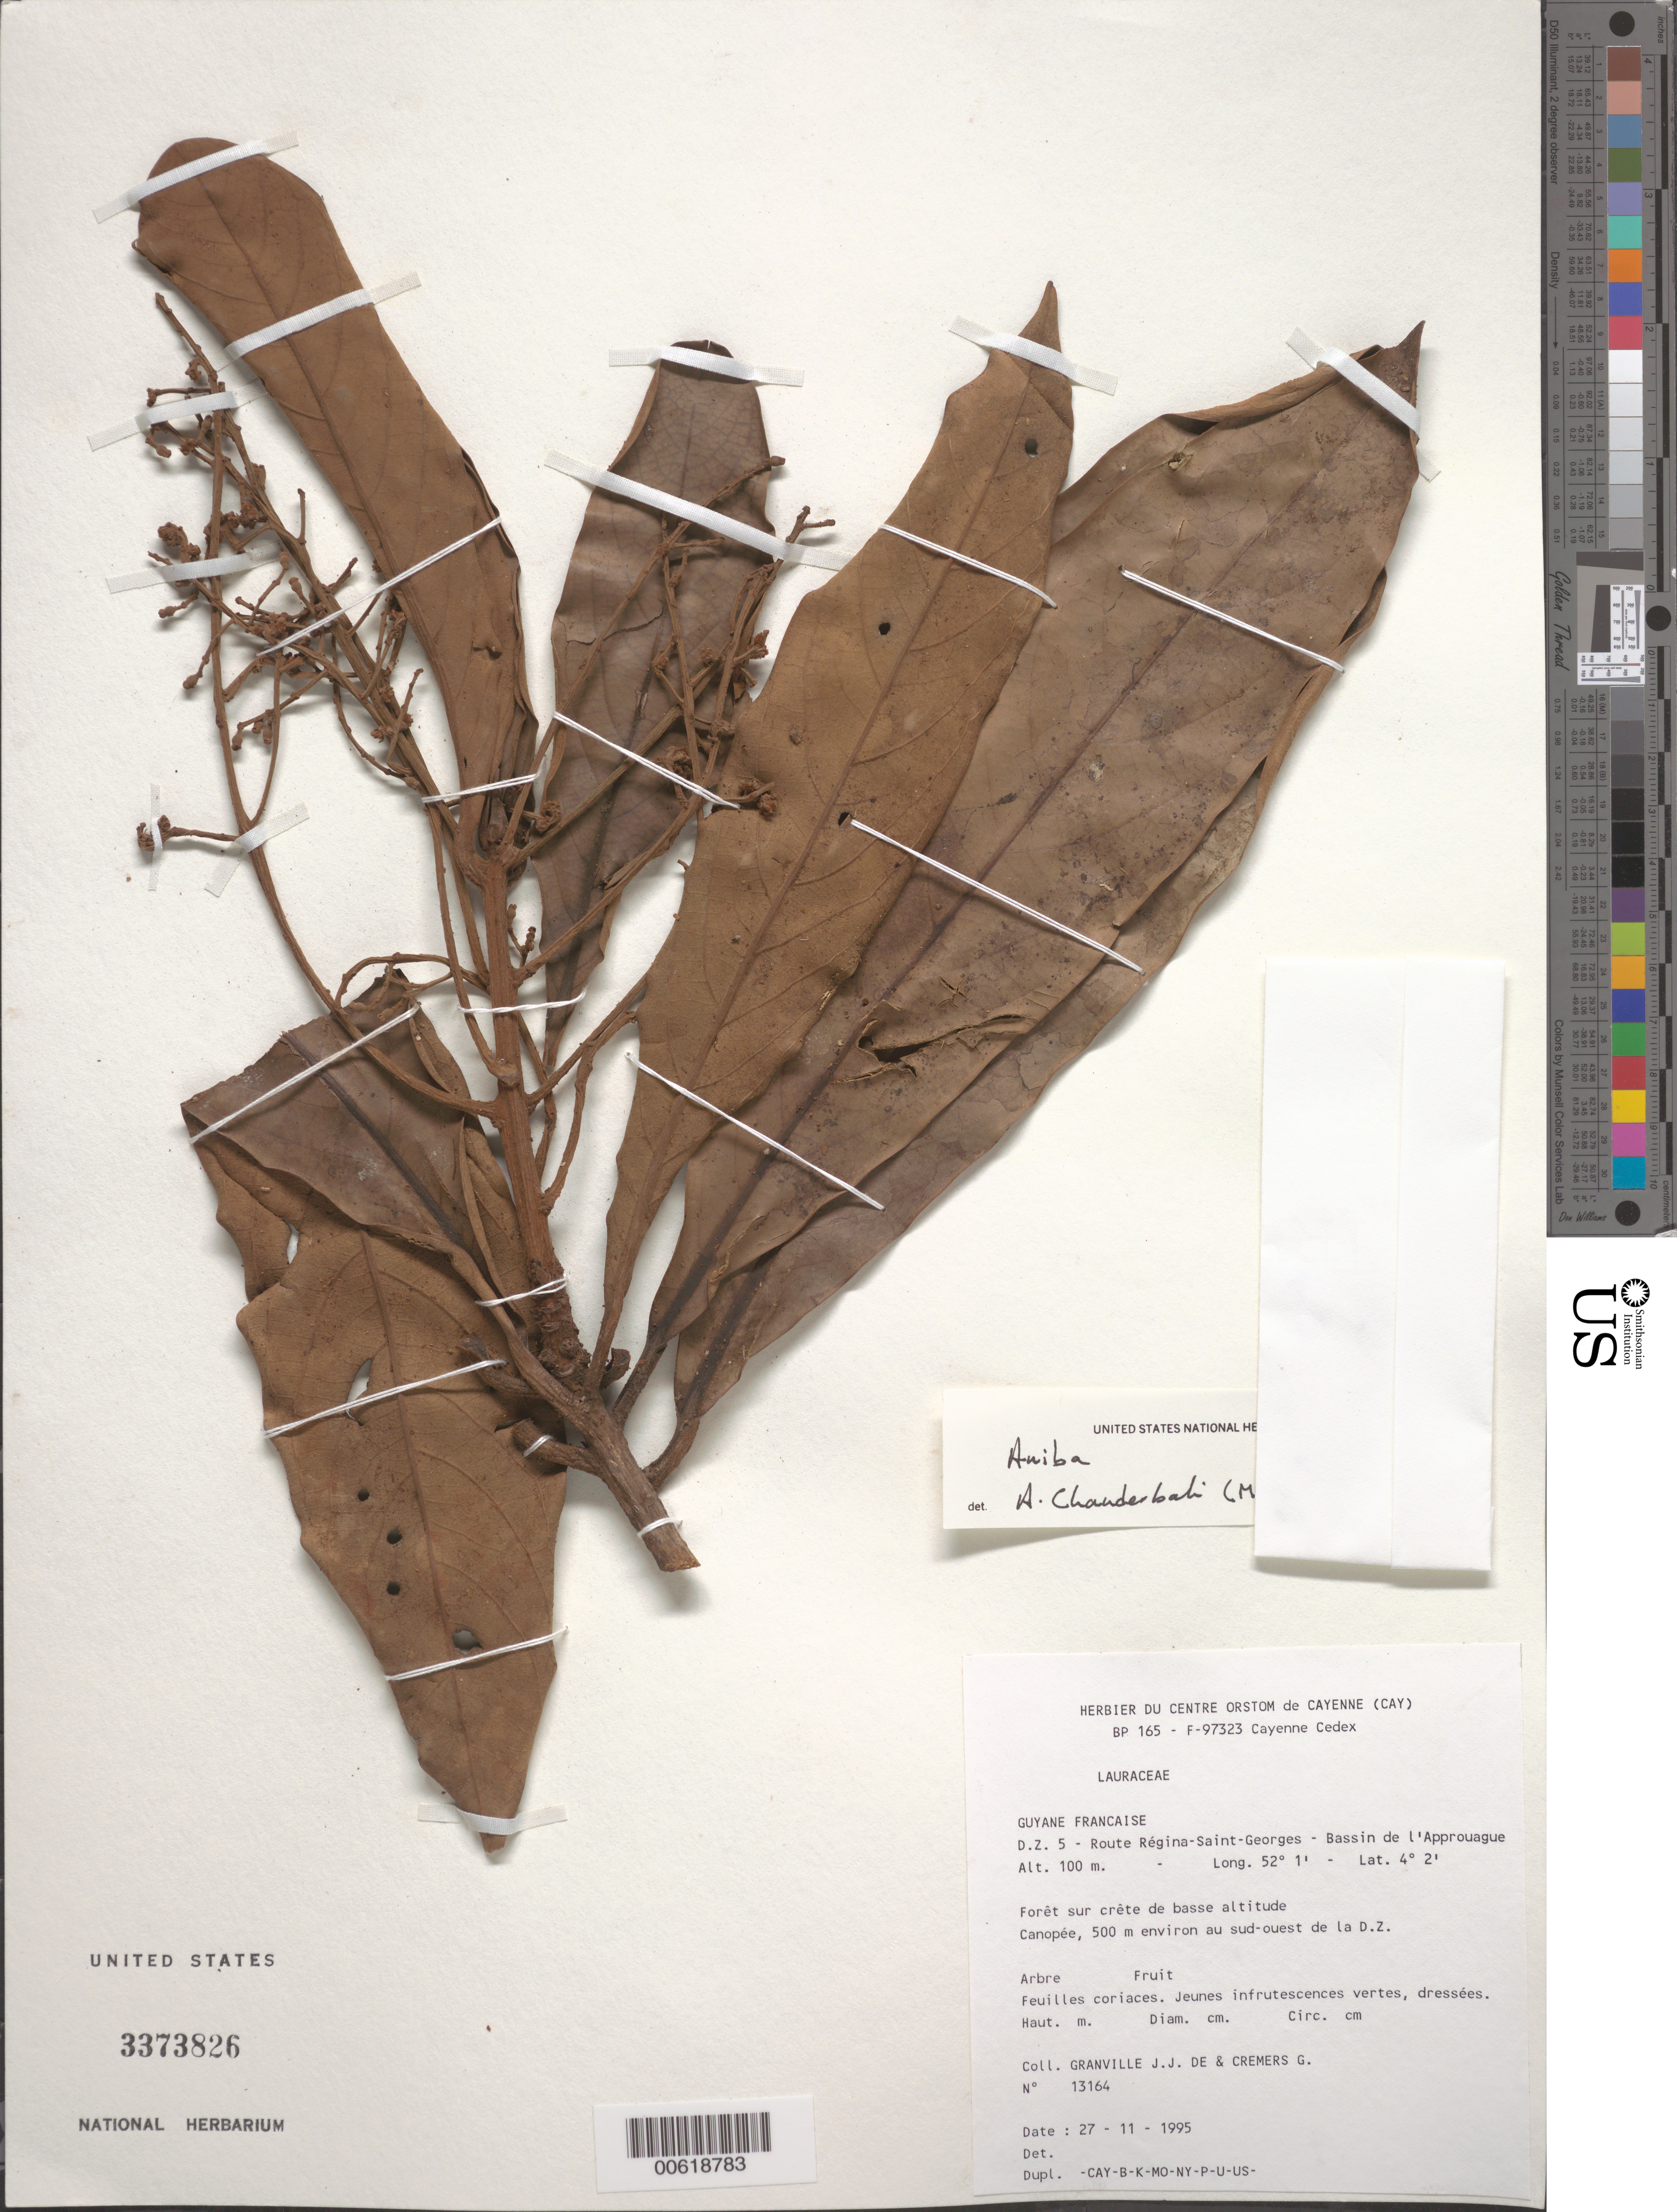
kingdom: Plantae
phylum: Tracheophyta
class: Magnoliopsida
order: Laurales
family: Lauraceae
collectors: J.-J. de Granville & G. Cremers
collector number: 13164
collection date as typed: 27-Nov-95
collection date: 1995-11-27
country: French Guiana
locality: Route Regina-Saint-Georges, D.Z. 5, Bassin de l'Approuague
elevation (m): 100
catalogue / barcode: US 3373826